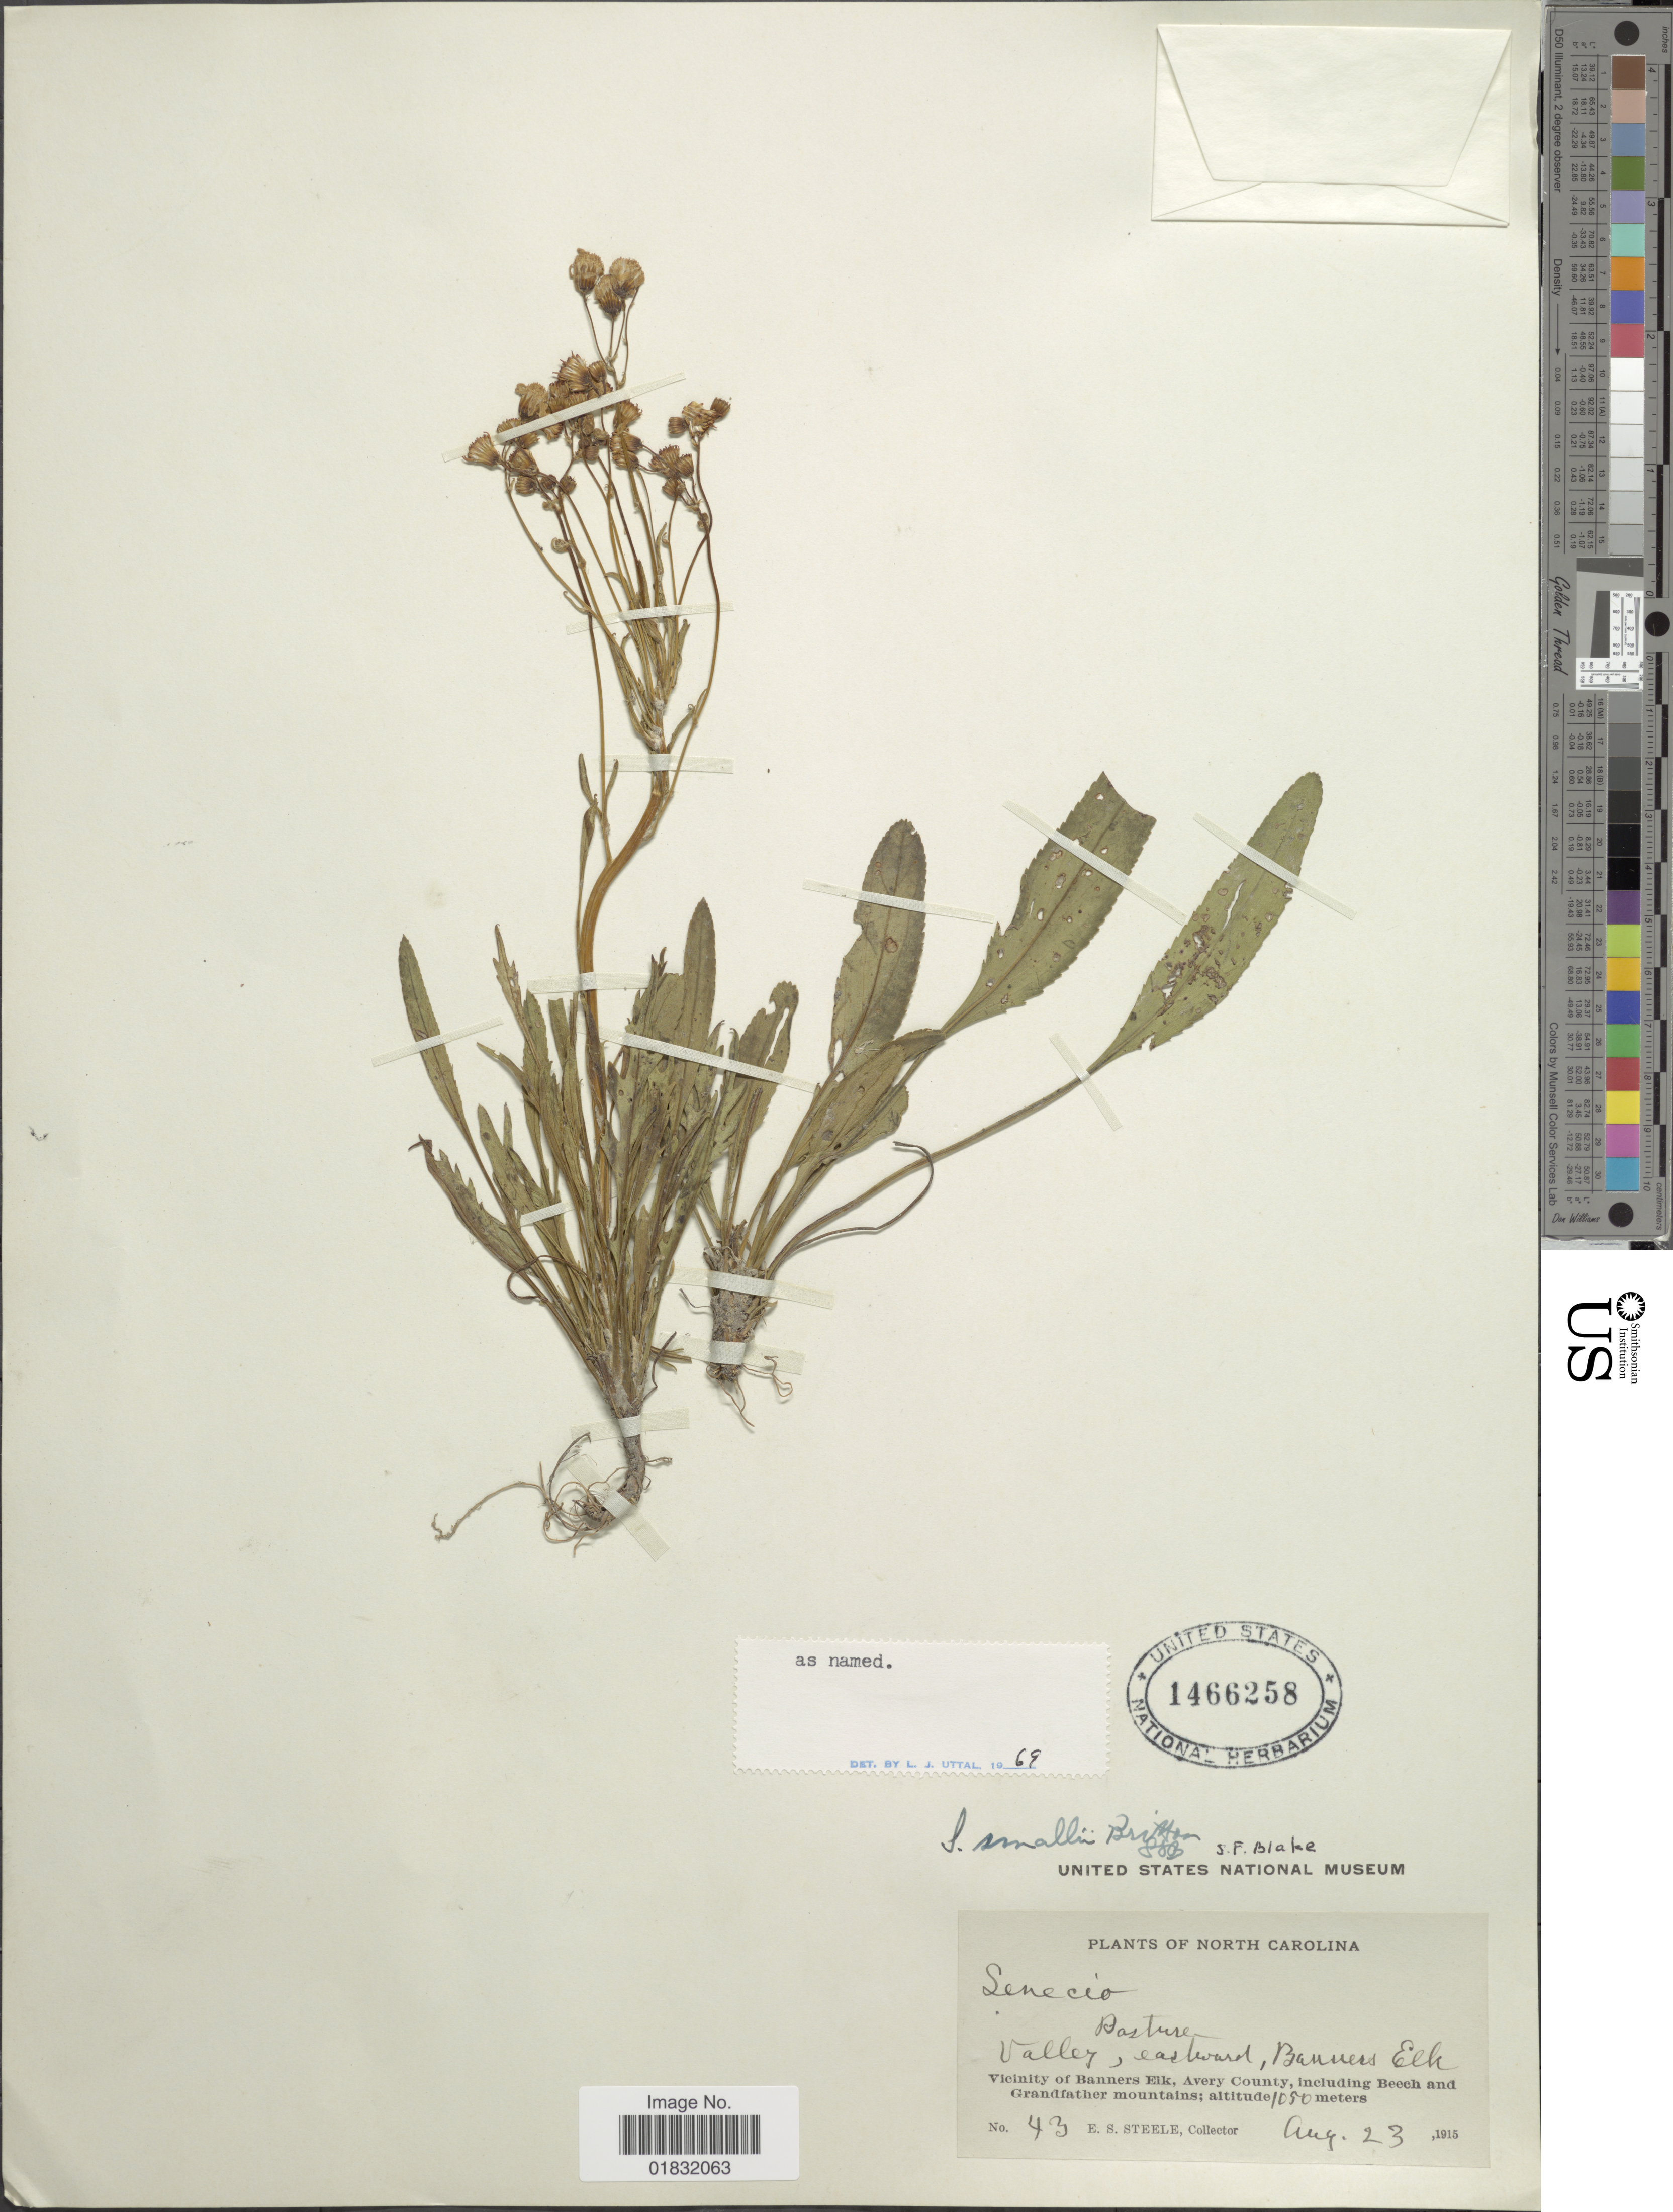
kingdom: Plantae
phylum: Tracheophyta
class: Magnoliopsida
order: Asterales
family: Asteraceae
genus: Packera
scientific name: Packera smallii Britton comb ined.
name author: Britton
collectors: E. Steele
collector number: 43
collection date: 1915-08-23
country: United States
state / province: North Carolina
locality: Pasture, Valley, eastward, Banners Elk, Vicinity of Banners Elk, Avery County, including Beech and Grandfather mountains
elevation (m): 1050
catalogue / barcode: US 1466258